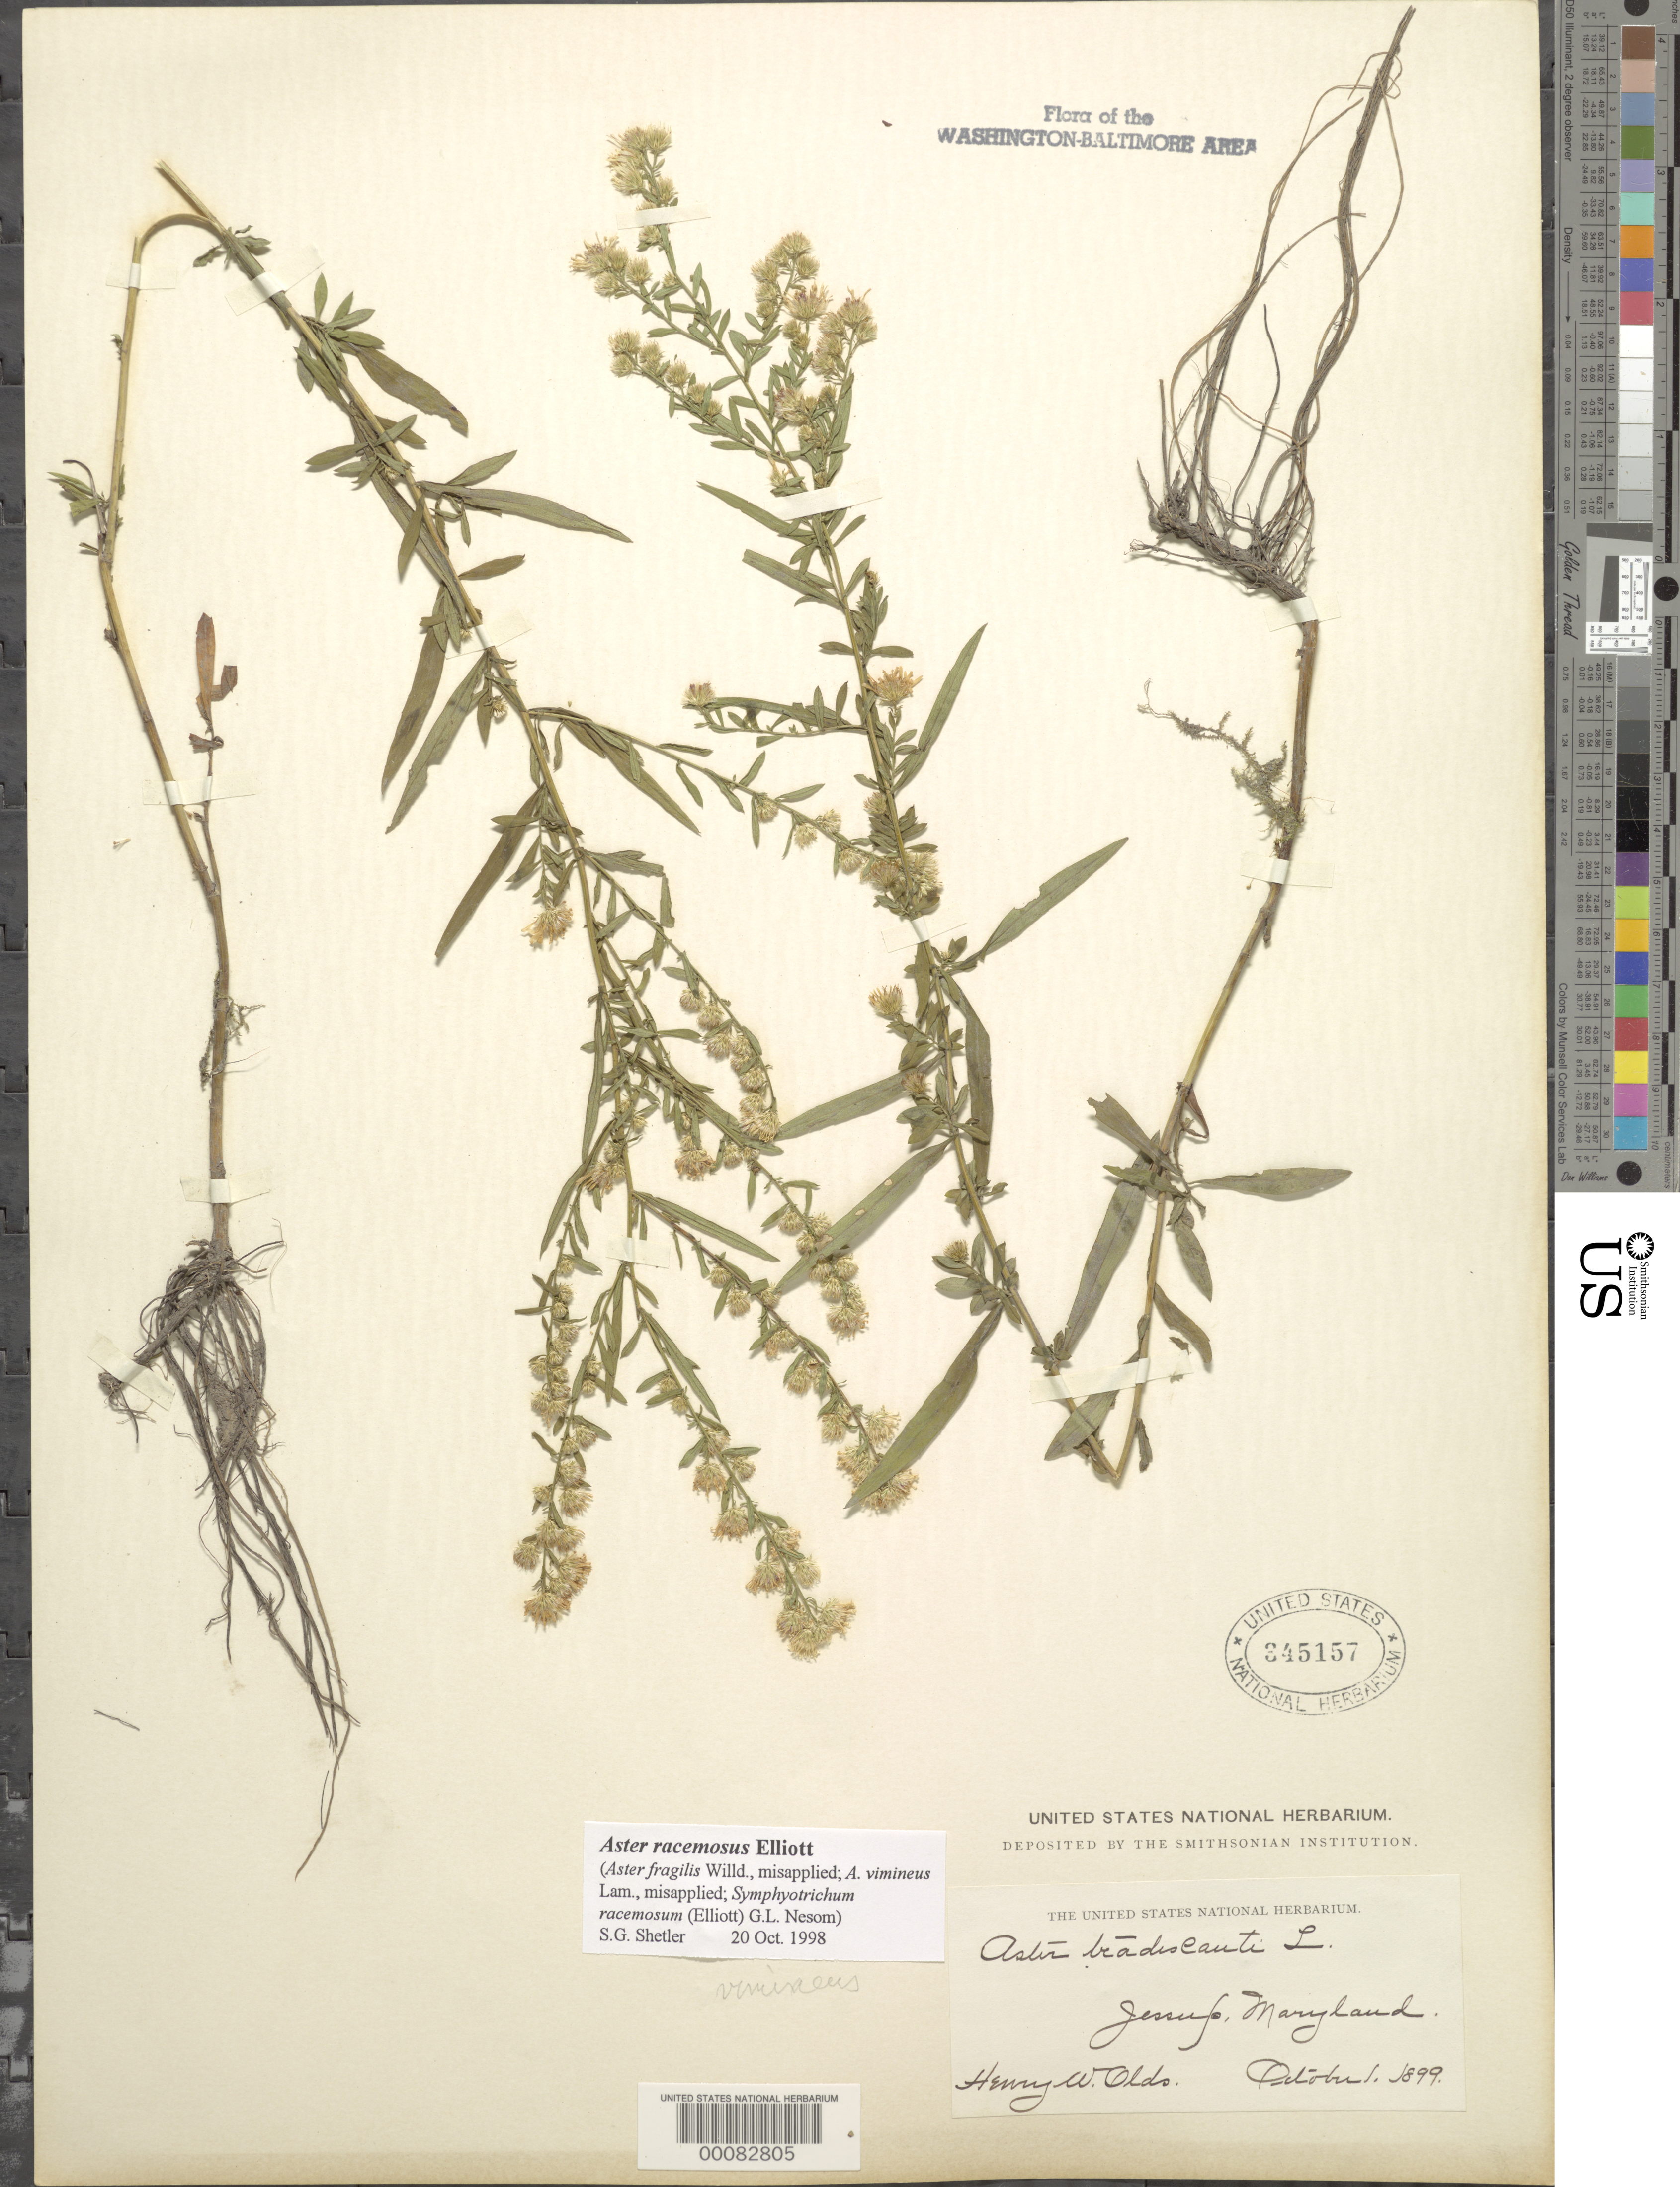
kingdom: Plantae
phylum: Tracheophyta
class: Magnoliopsida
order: Asterales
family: Asteraceae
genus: Symphyotrichum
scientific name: Symphyotrichum racemosum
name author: (Elliott) G.L. Nesom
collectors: H. W. Olds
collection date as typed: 01 Oct 1899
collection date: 1899-10-01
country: United States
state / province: Maryland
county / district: Anne Arundel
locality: Jessup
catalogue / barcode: US 345157